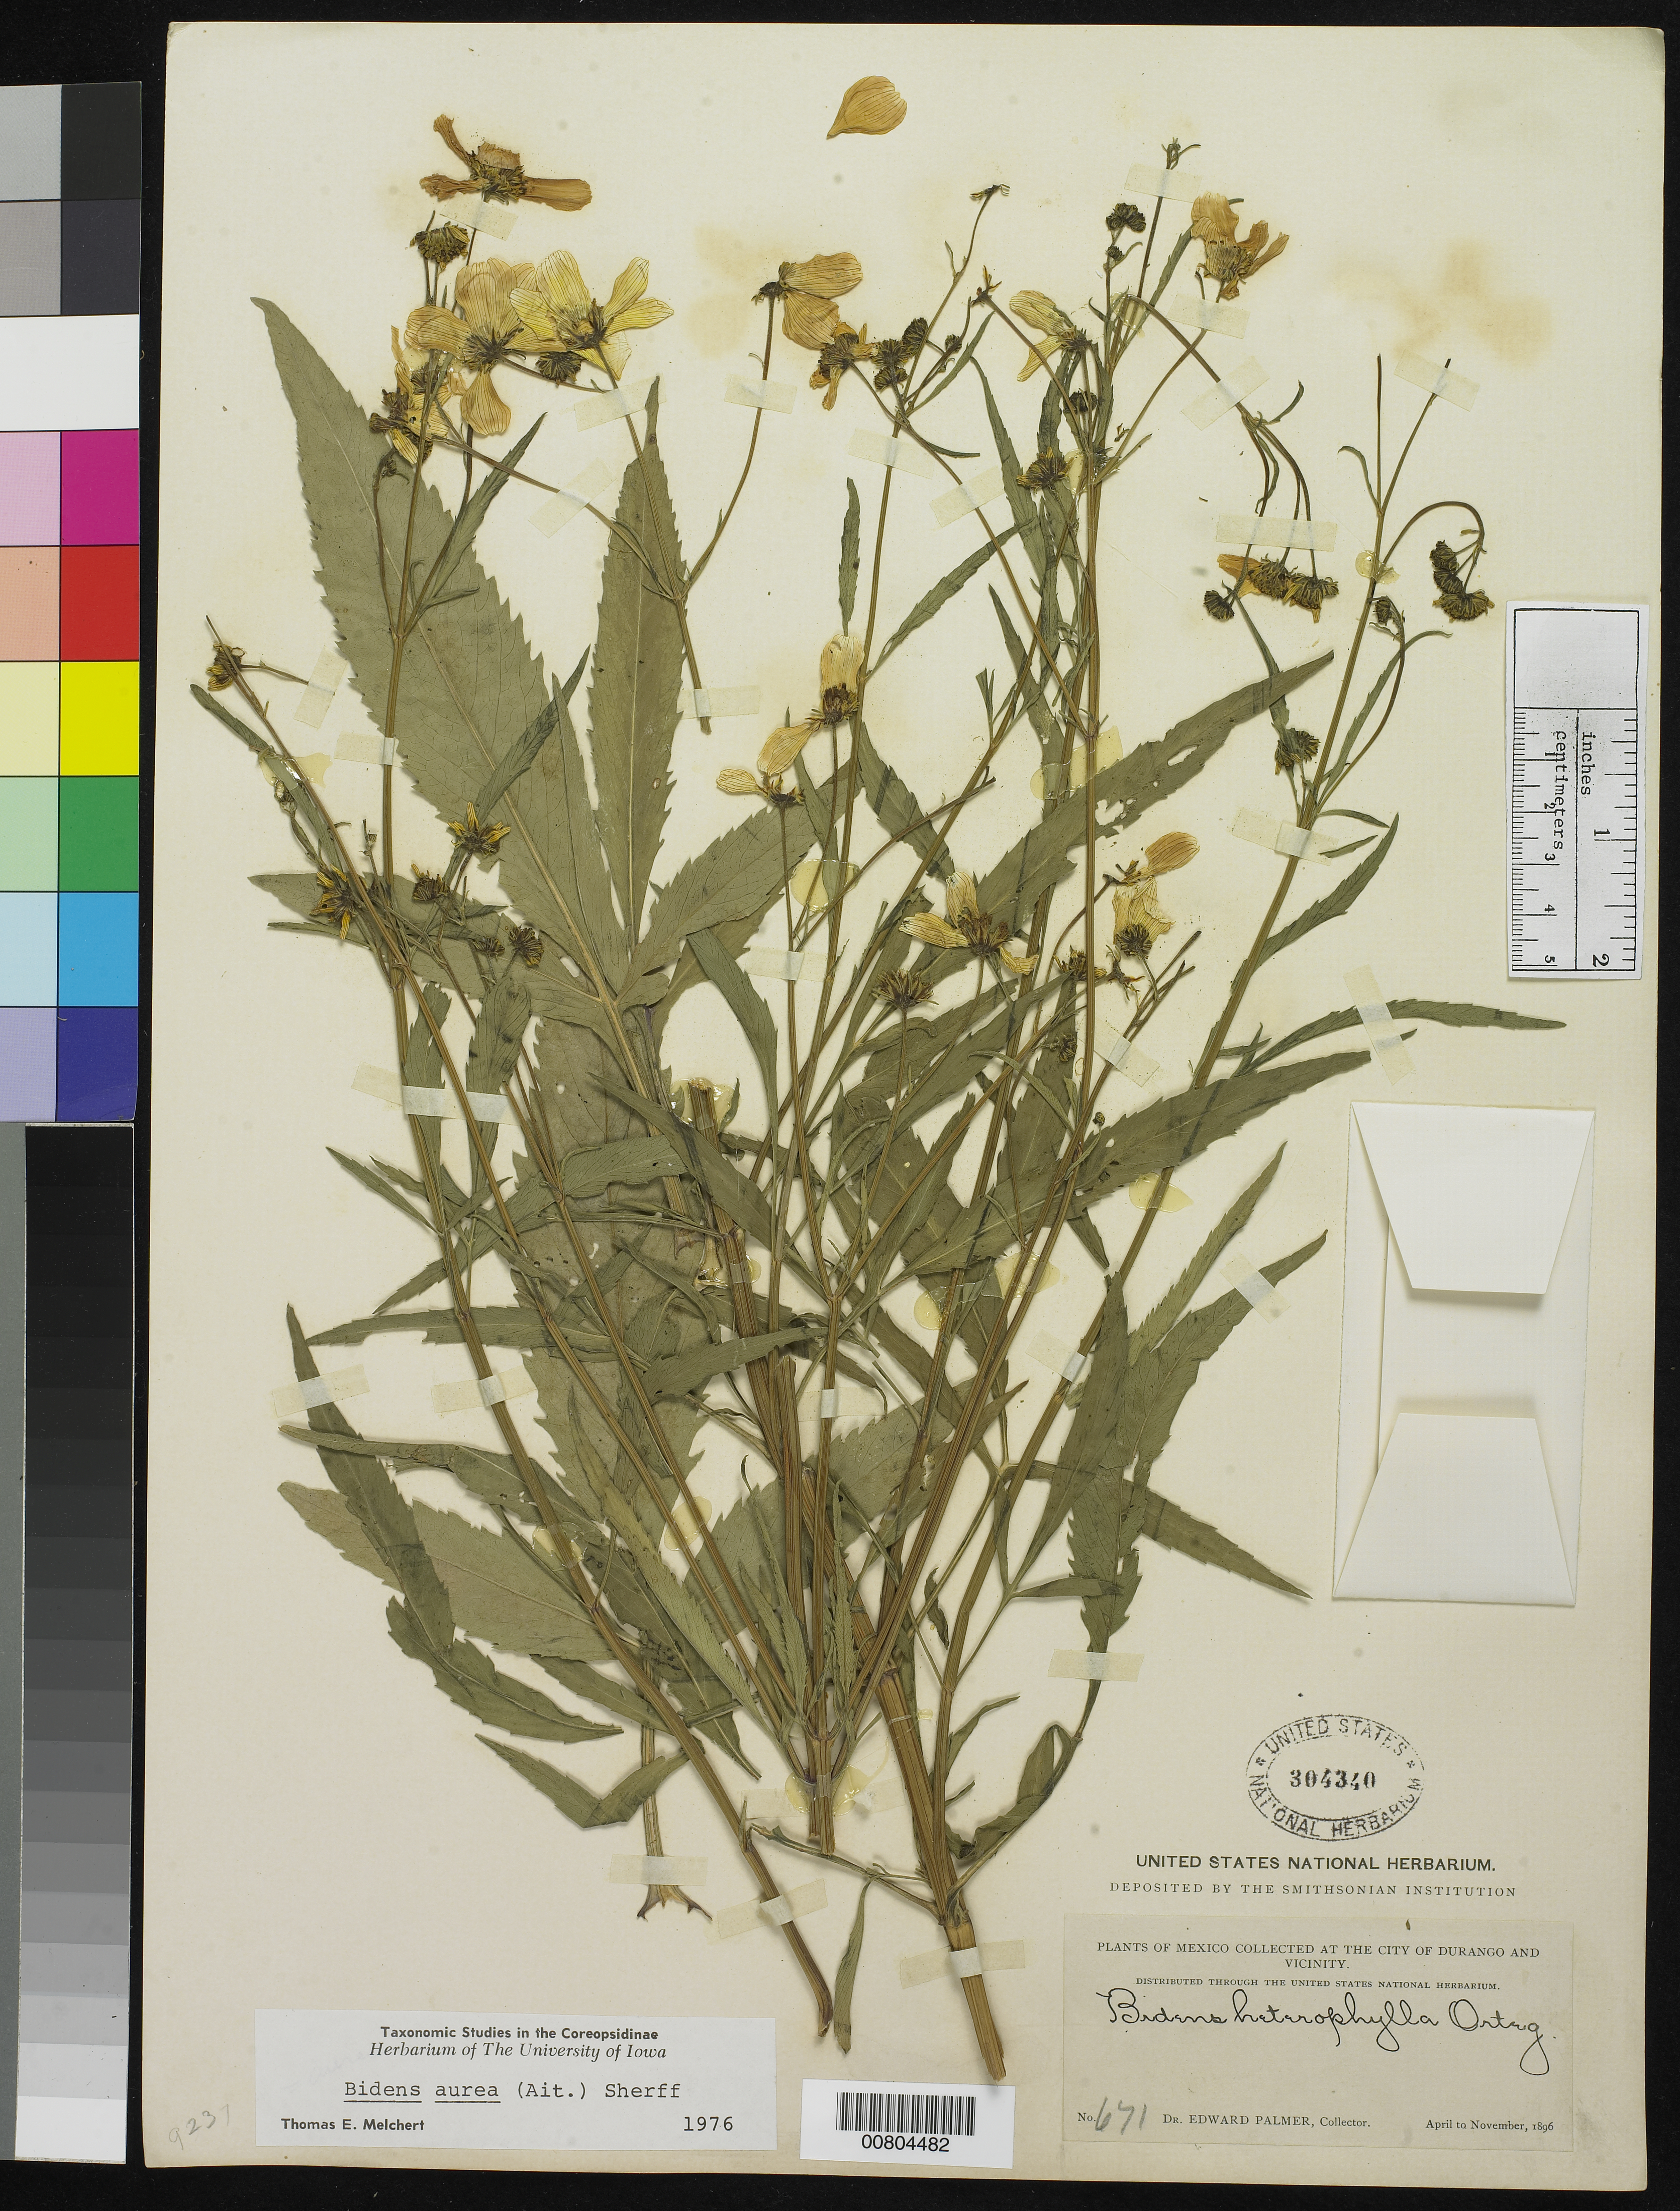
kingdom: Plantae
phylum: Tracheophyta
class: Magnoliopsida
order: Asterales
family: Asteraceae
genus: Bidens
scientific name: Bidens aurea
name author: (Aiton) Sherff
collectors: E. Palmer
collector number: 671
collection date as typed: Apr 1896 to -- Nov 1896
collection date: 1896-04/1896-11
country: Mexico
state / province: Durango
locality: City of Durango and vicinity.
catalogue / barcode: US 304340